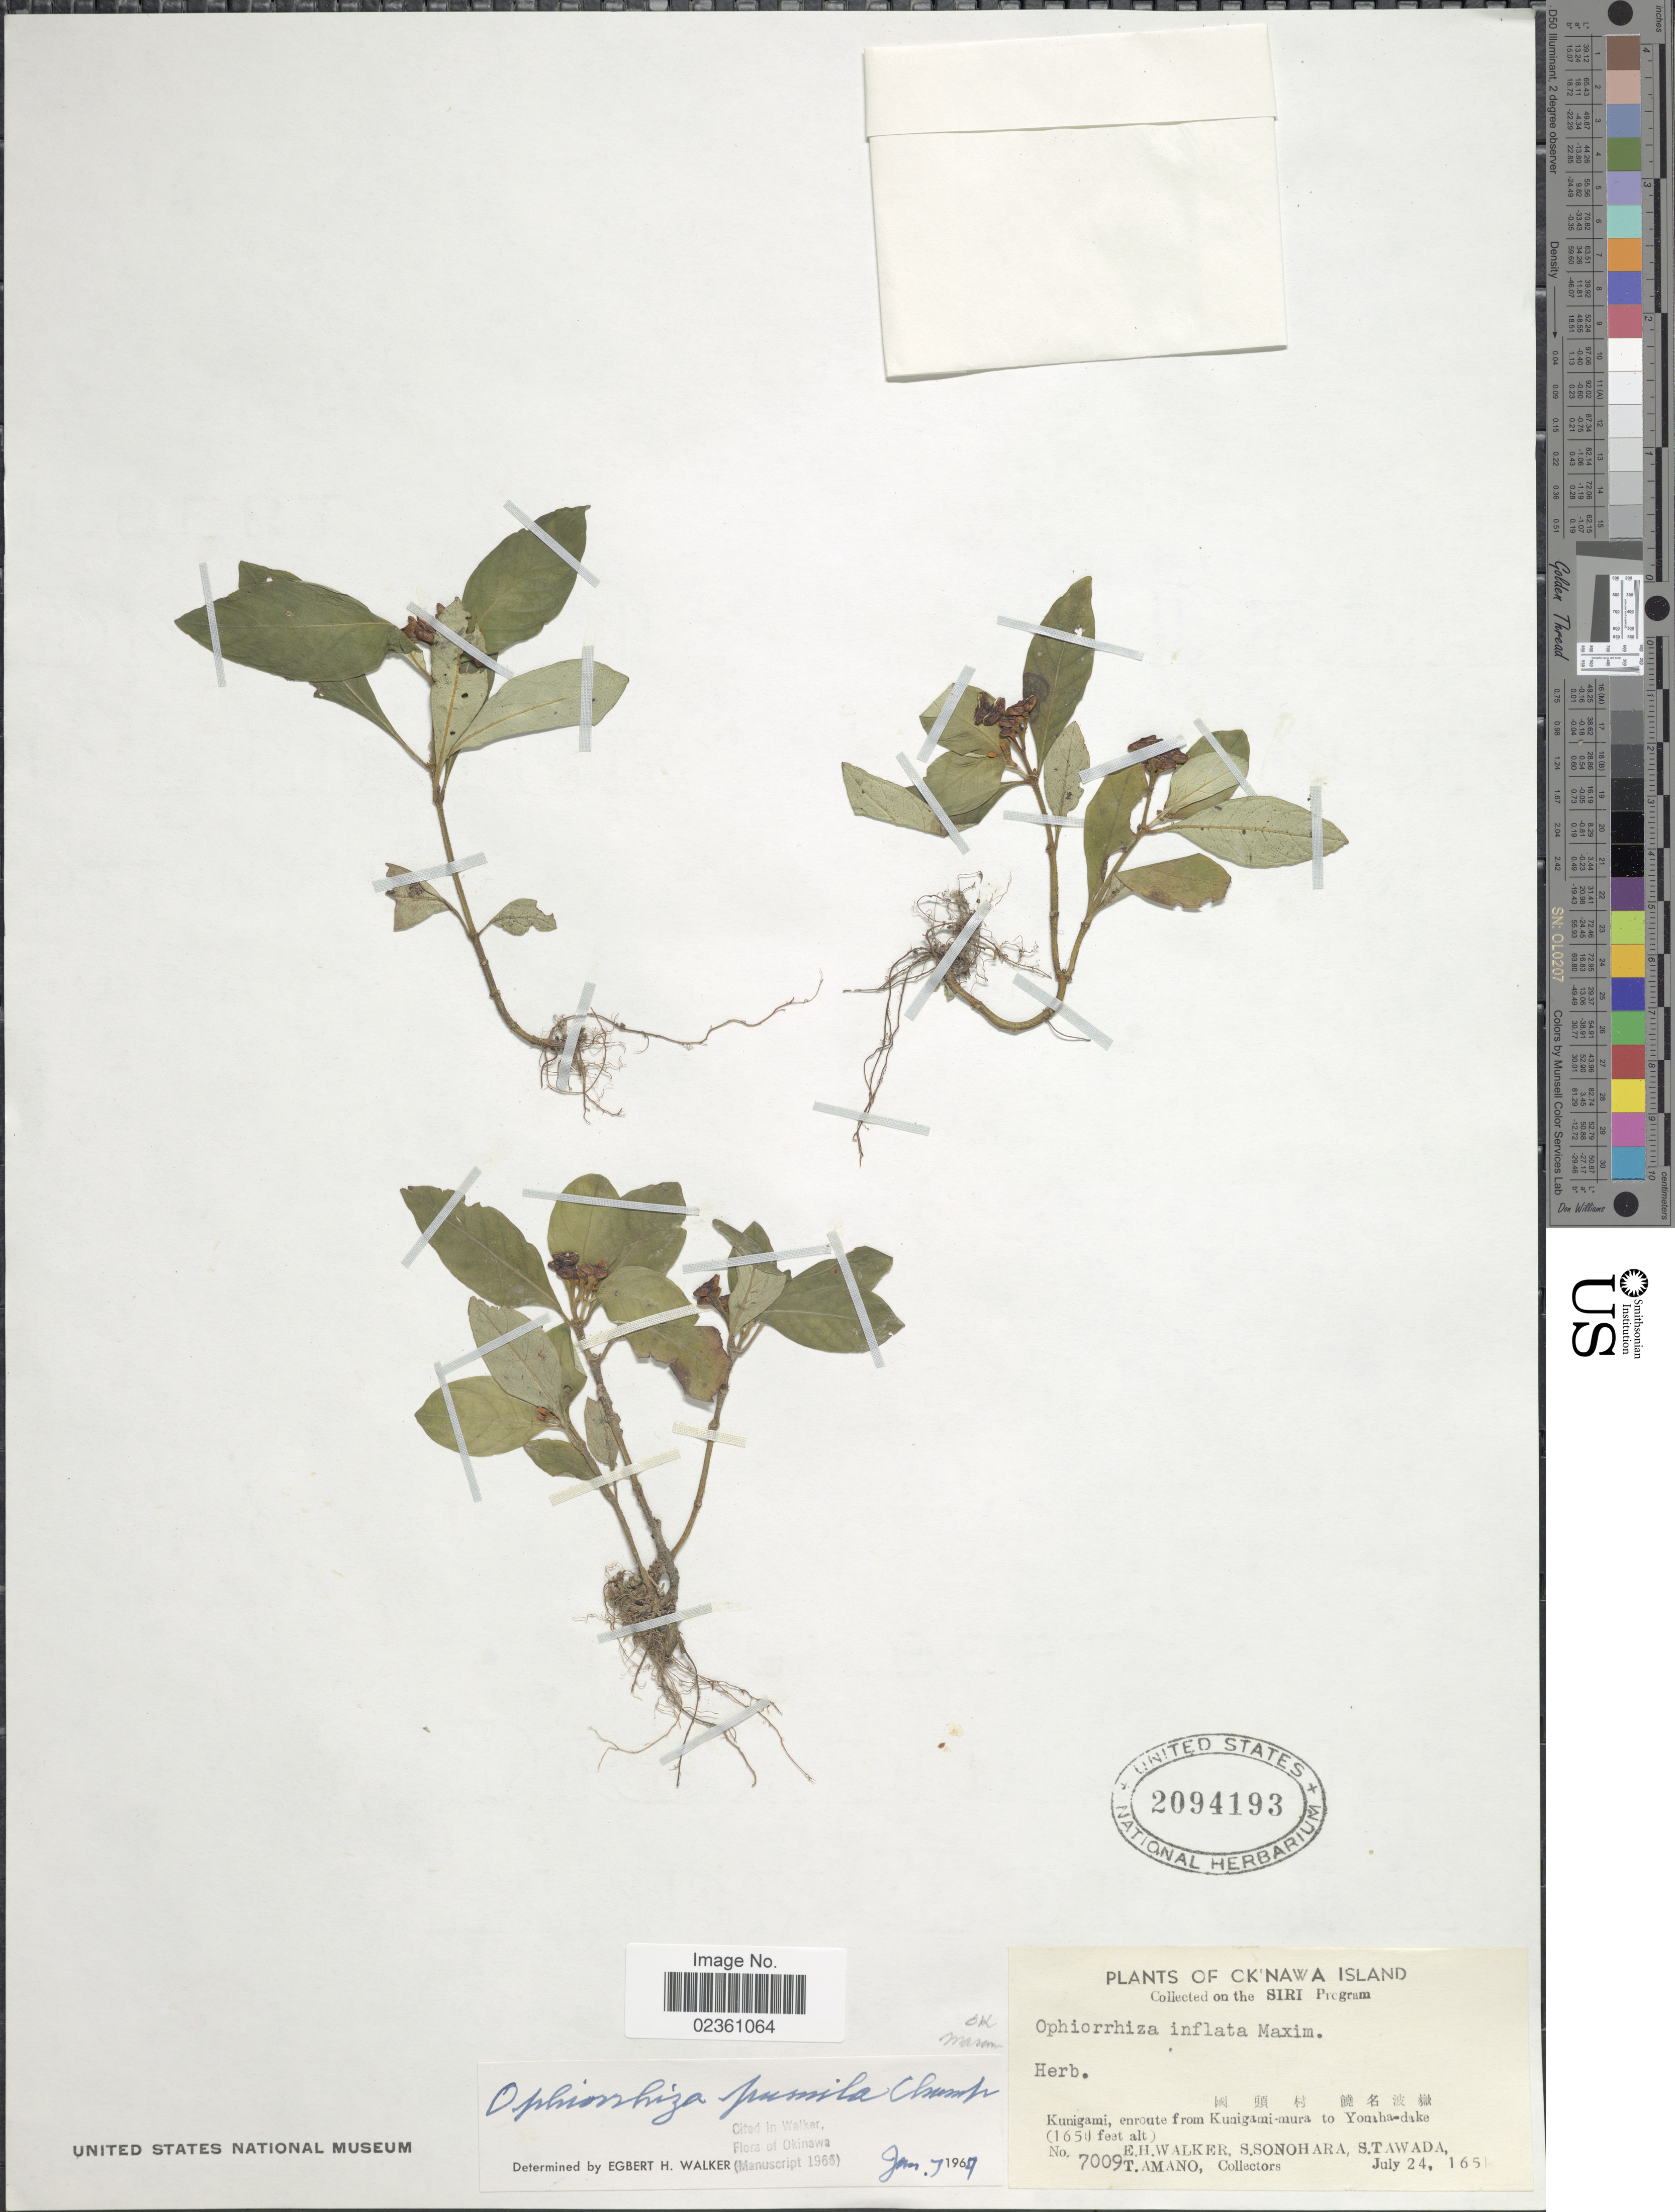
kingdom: Plantae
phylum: Tracheophyta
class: Magnoliopsida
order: Gentianales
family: Rubiaceae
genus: Ophiorrhiza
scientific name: Ophiorrhiza pumila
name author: Champ. ex Benth.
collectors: E. H. Walker, S. Sonohara, S. Tawada & T. Amano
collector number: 7009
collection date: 1965-07-24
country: Japan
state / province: Okinawa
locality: Okinawa Island, Kunigami, enroute from Kunigami-mura to Yonaha-dake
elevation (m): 503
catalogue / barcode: US 2094193